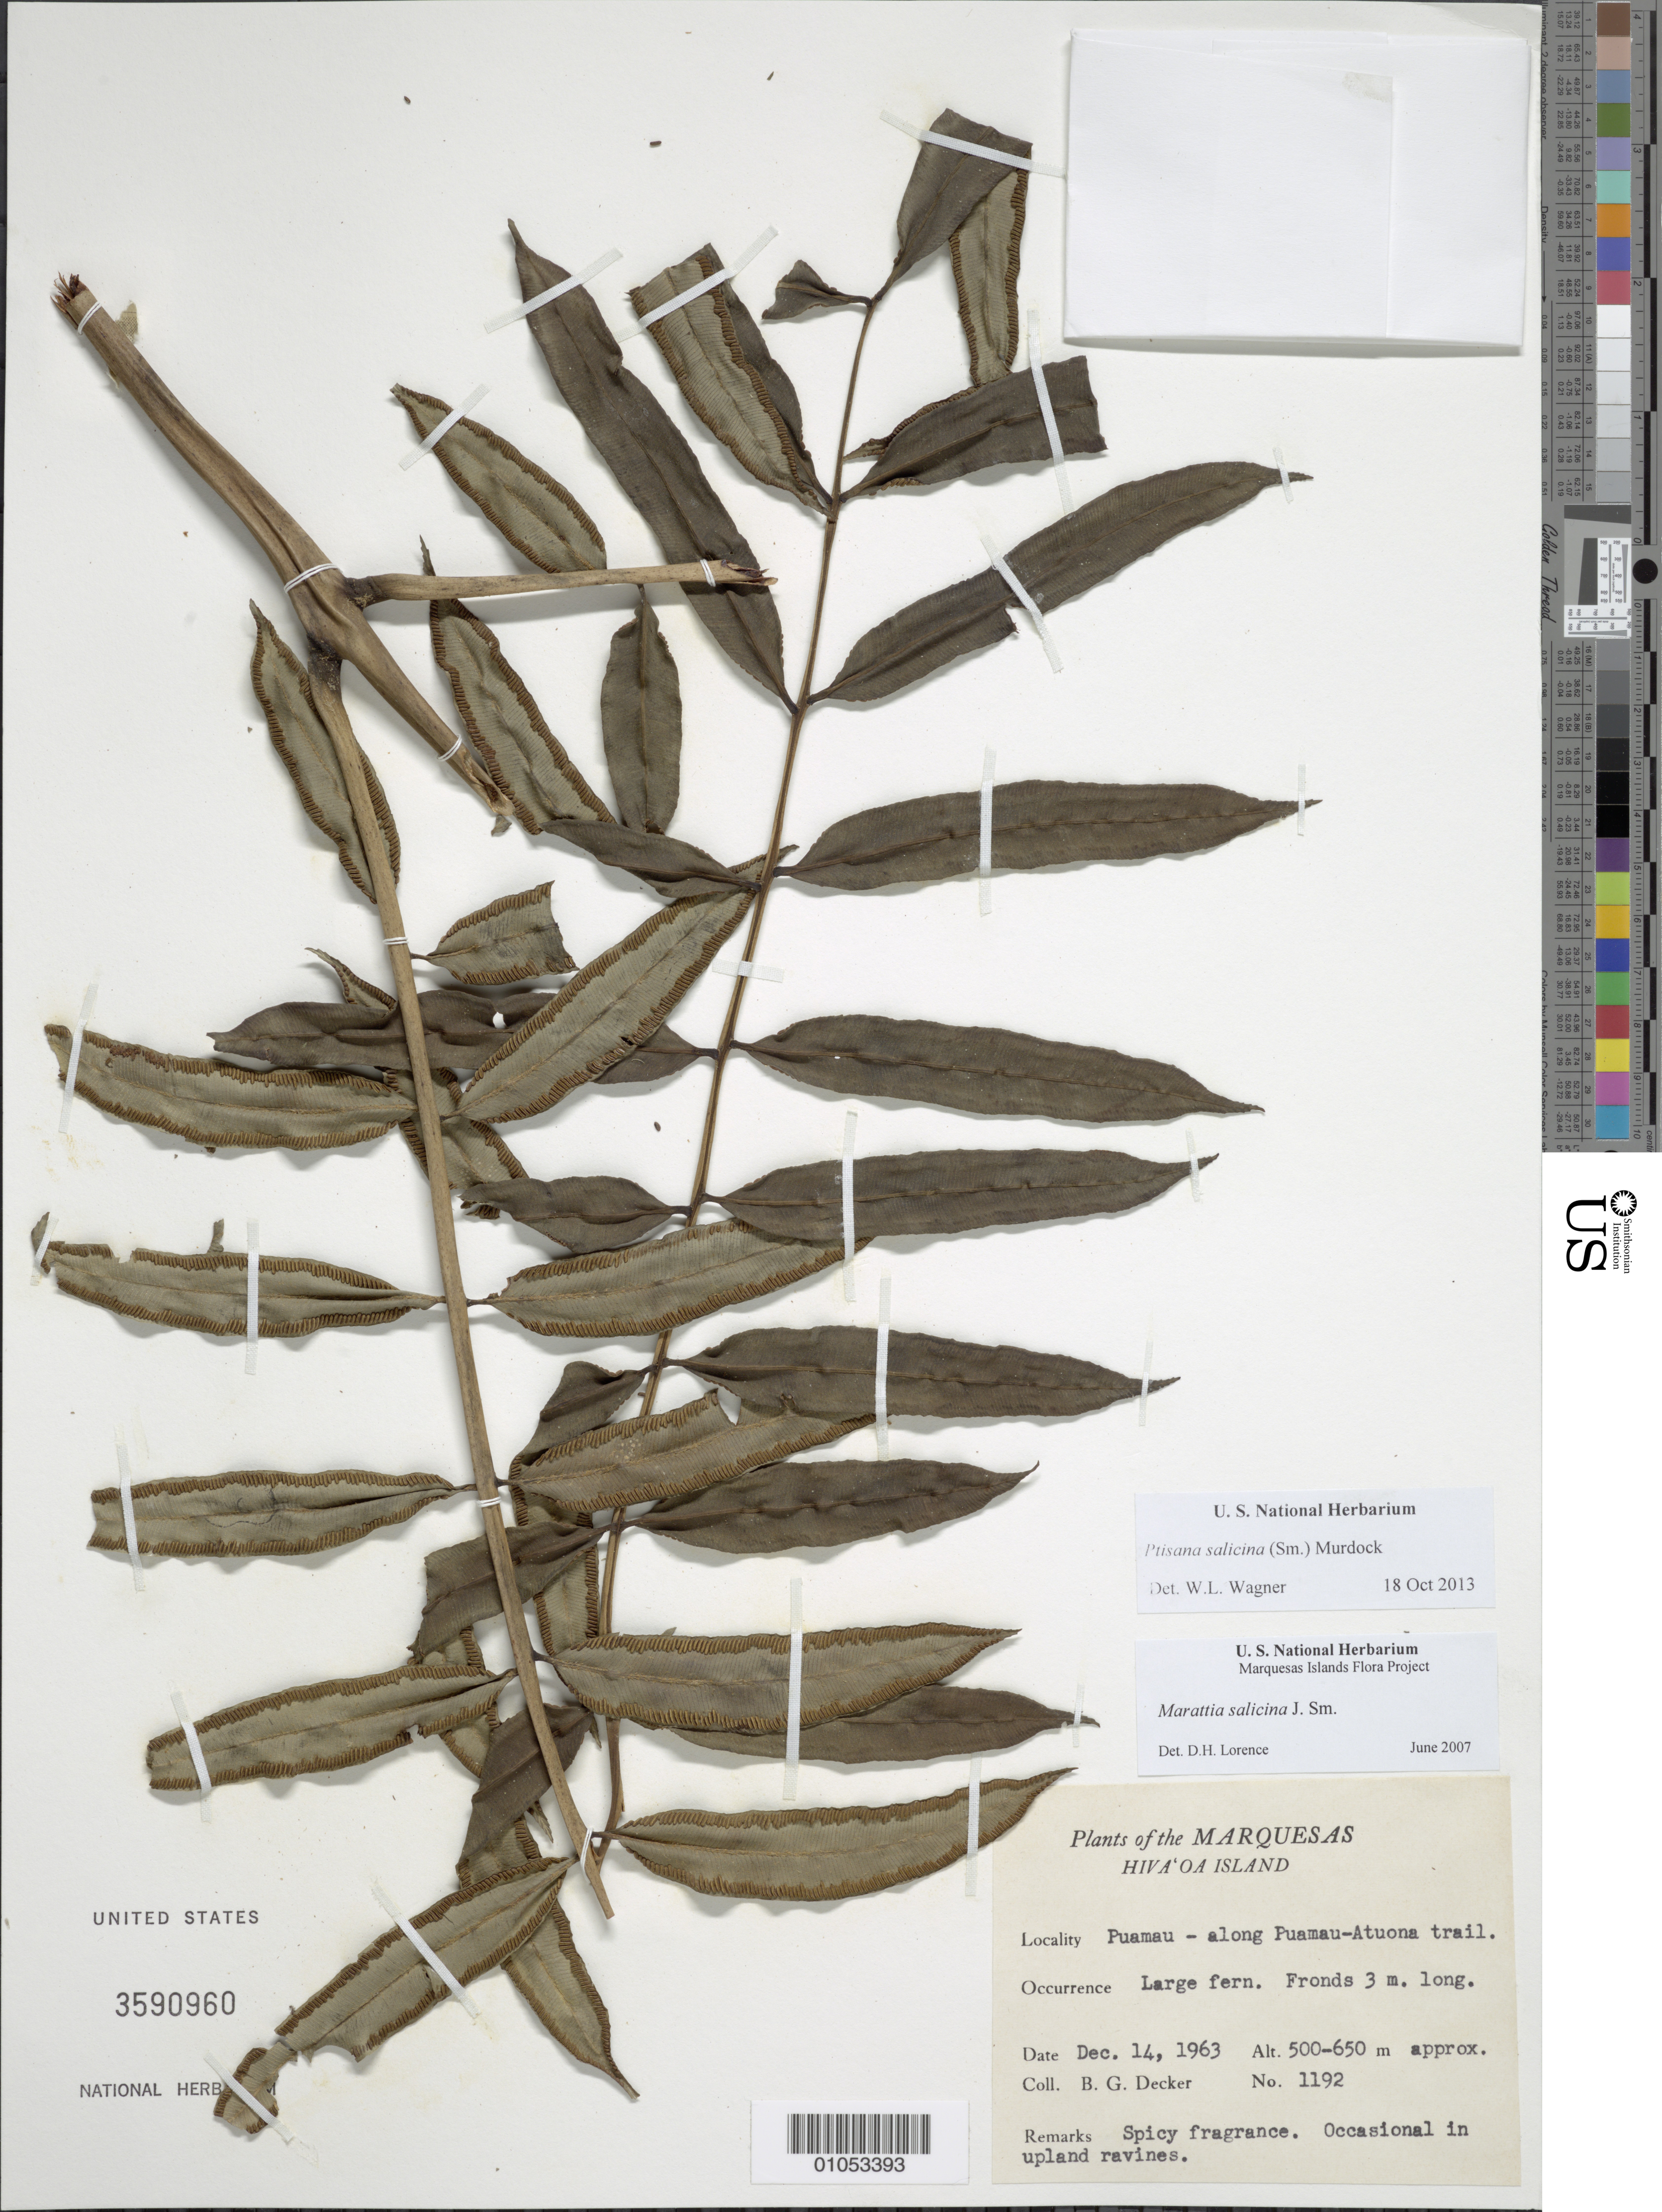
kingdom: Plantae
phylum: Tracheophyta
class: Polypodiopsida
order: Marattiales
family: Marattiaceae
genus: Ptisana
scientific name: Ptisana salicina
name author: (Sm.) Murdock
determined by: Lorence, David H., (PTBG), National Tropical Botanical Garden (UNITED STATES)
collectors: B. G. Decker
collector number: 1192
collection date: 1963-12-14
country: French Polynesia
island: Hiva Oa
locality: Puamau; along Puamau-Atuona trail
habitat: Occasional in upland ravines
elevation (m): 500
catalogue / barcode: US 3590960